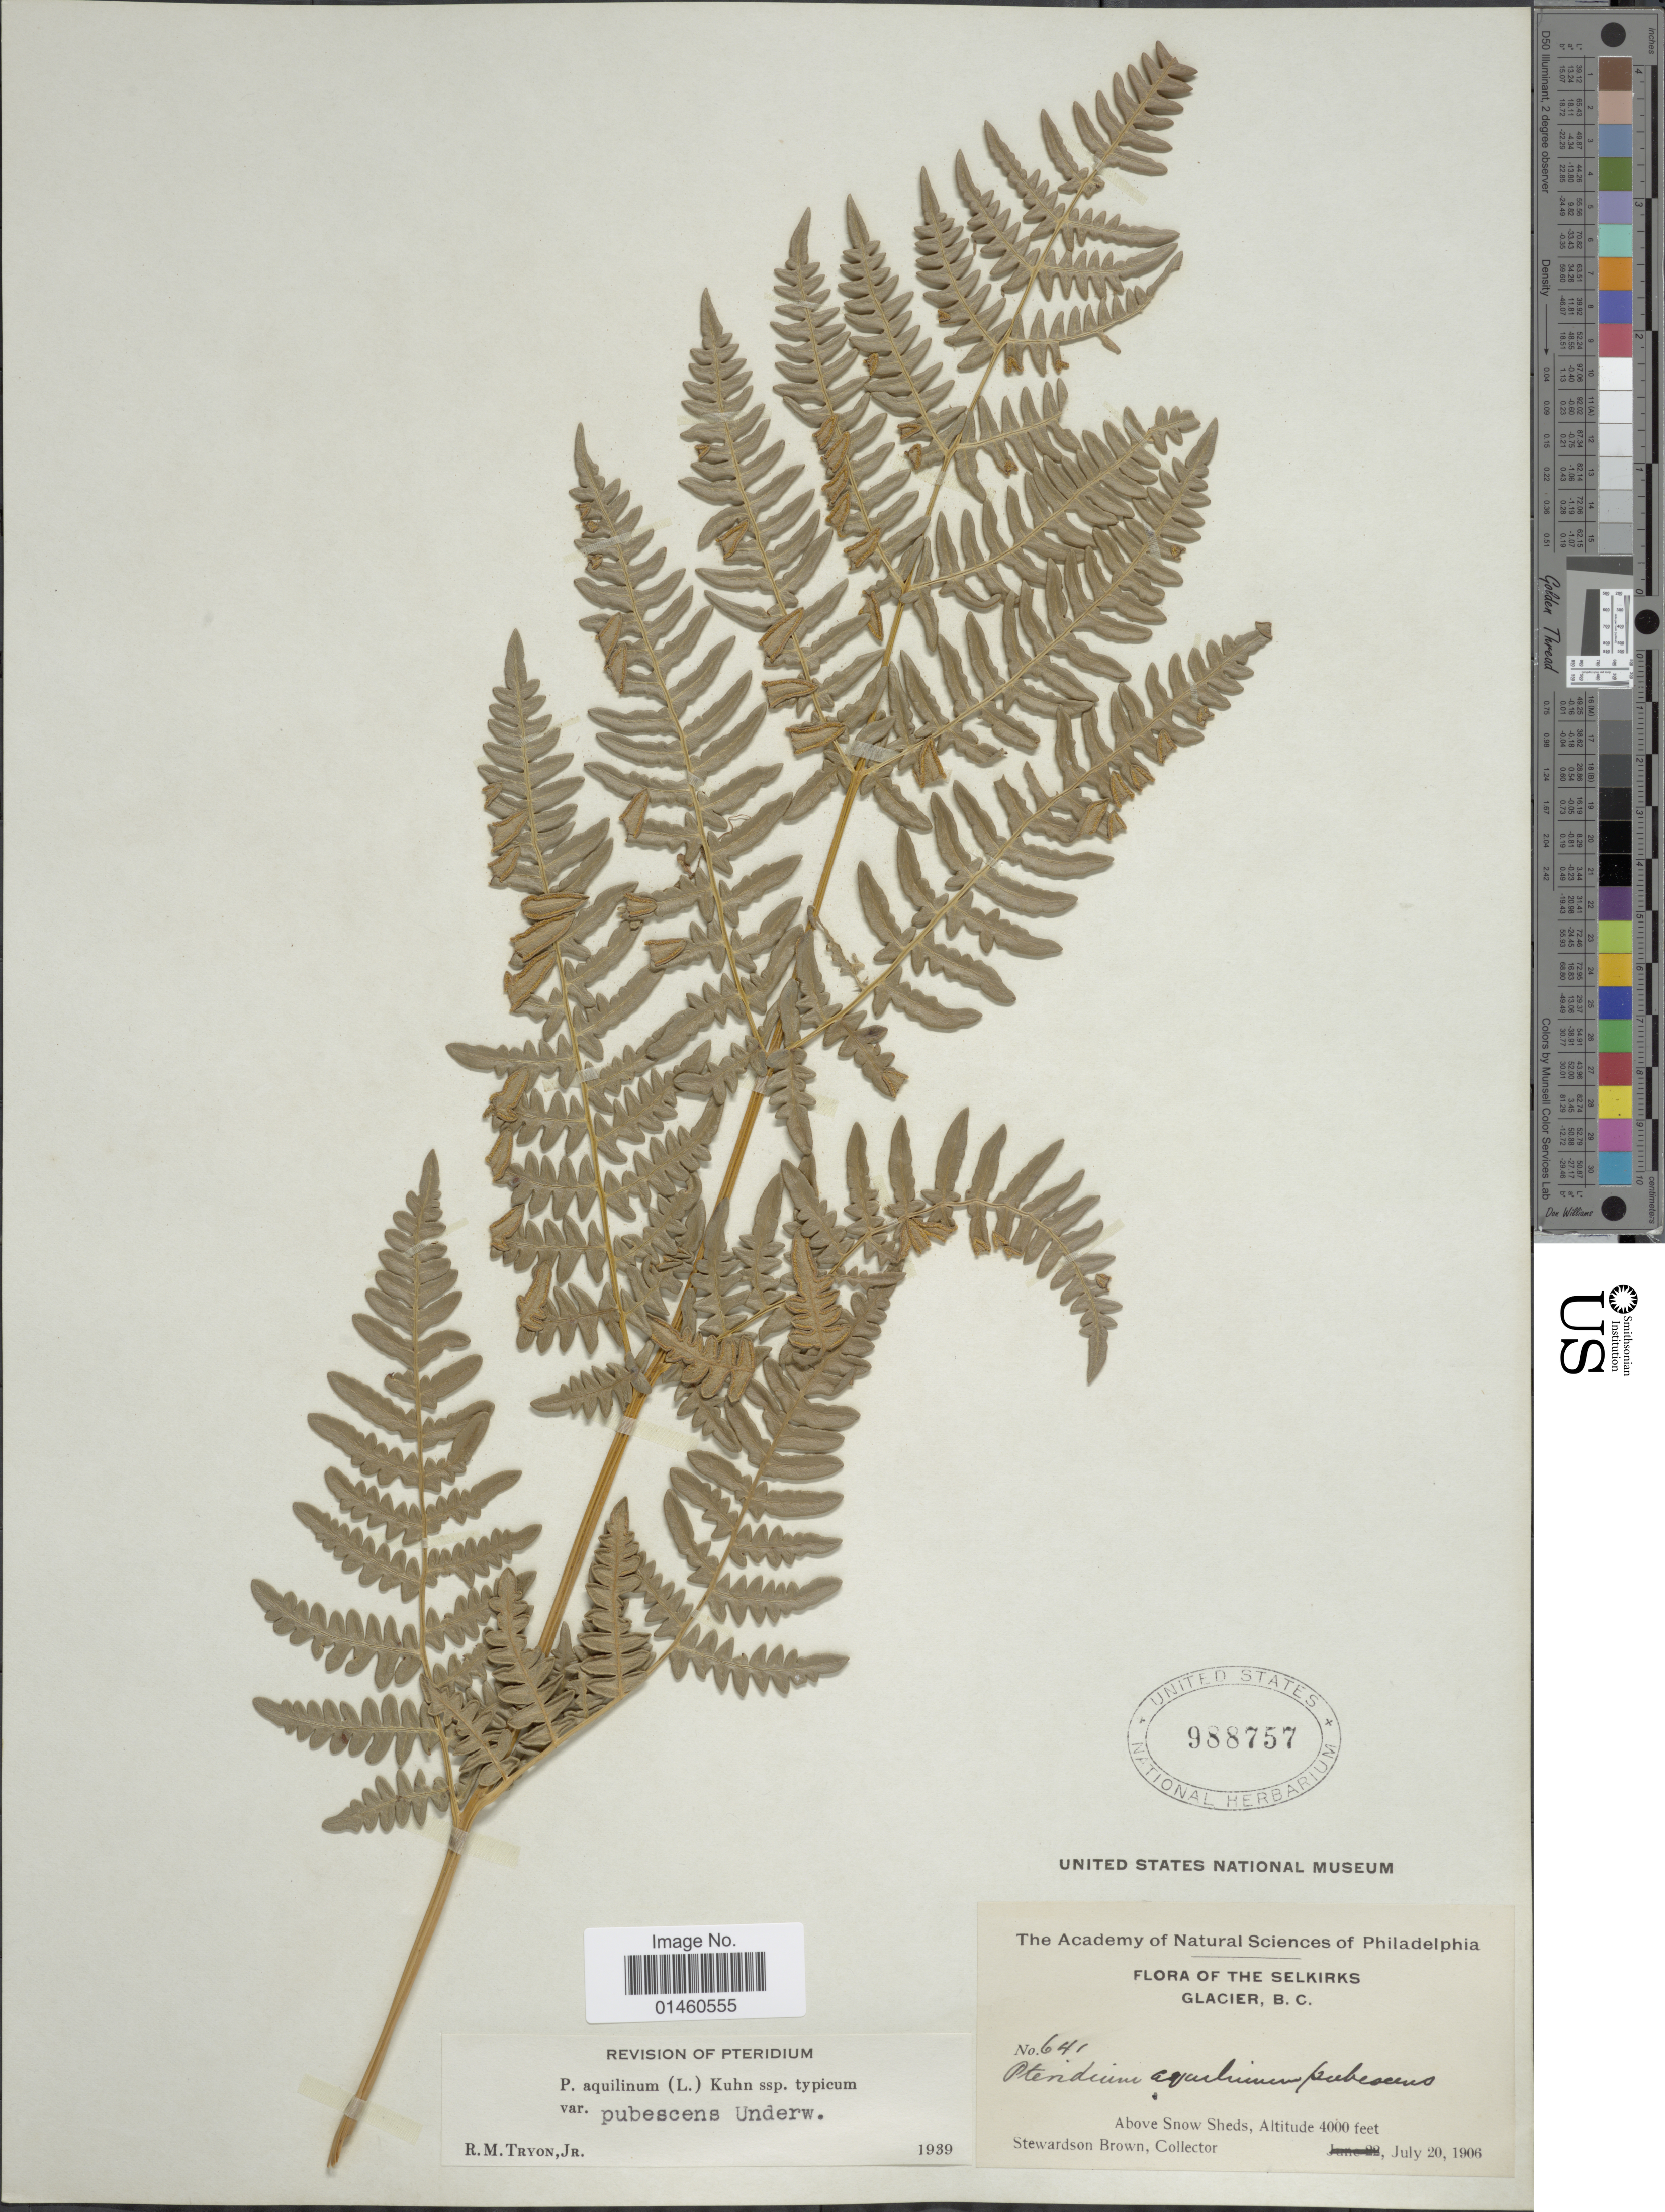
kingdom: Plantae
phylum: Tracheophyta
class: Polypodiopsida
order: Polypodiales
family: Dennstaedtiaceae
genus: Pteridium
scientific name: Pteridium pubescens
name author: (Underw.) Christenh.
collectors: S. Brown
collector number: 641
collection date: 1906-07-20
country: Canada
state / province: British Columbia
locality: The Selkirks, Glacier, B.C., above Snow Sheds.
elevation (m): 1219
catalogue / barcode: US 988757